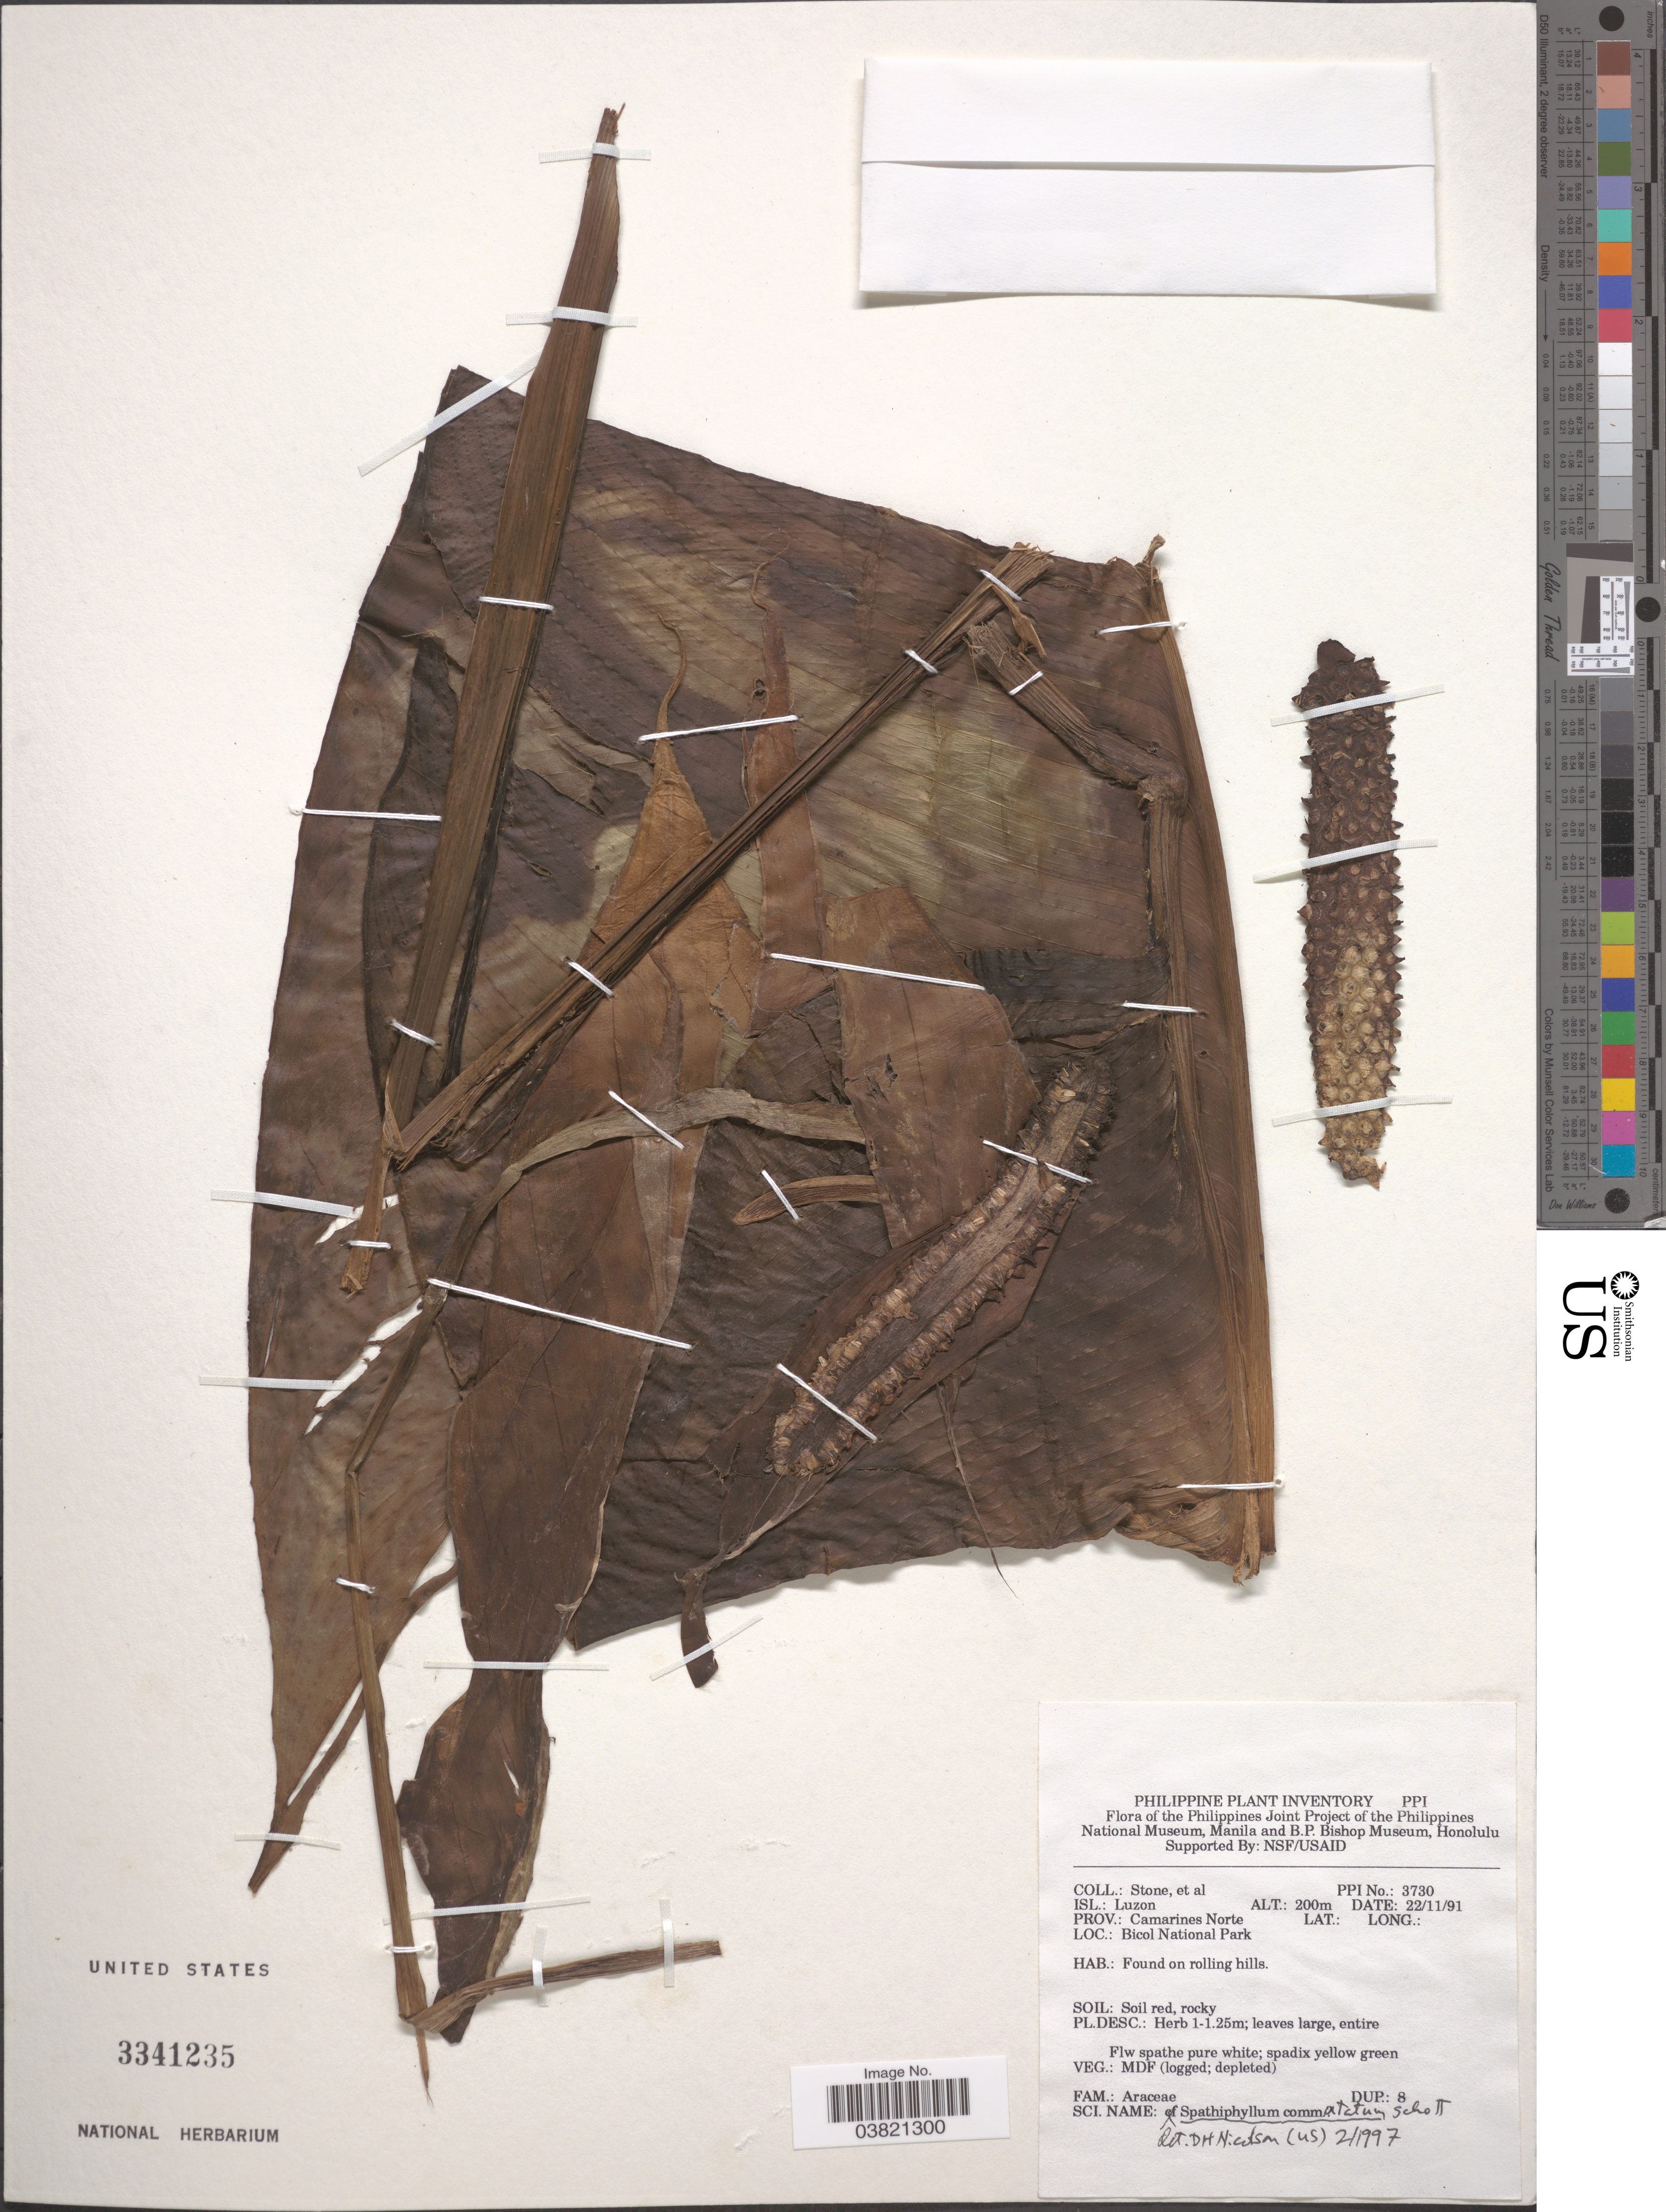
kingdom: Plantae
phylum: Tracheophyta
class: Liliopsida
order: Alismatales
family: Araceae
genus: Spathiphyllum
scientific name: Spathiphyllum commutatum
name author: Schott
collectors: -. Stone & et al.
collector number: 3730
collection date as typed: Transcribed d/m/y: 22/11/91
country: Philippines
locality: Isl.: Luzon. Prov.: Camarines Norte. Bicol National Park.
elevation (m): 200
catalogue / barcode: US 3341235